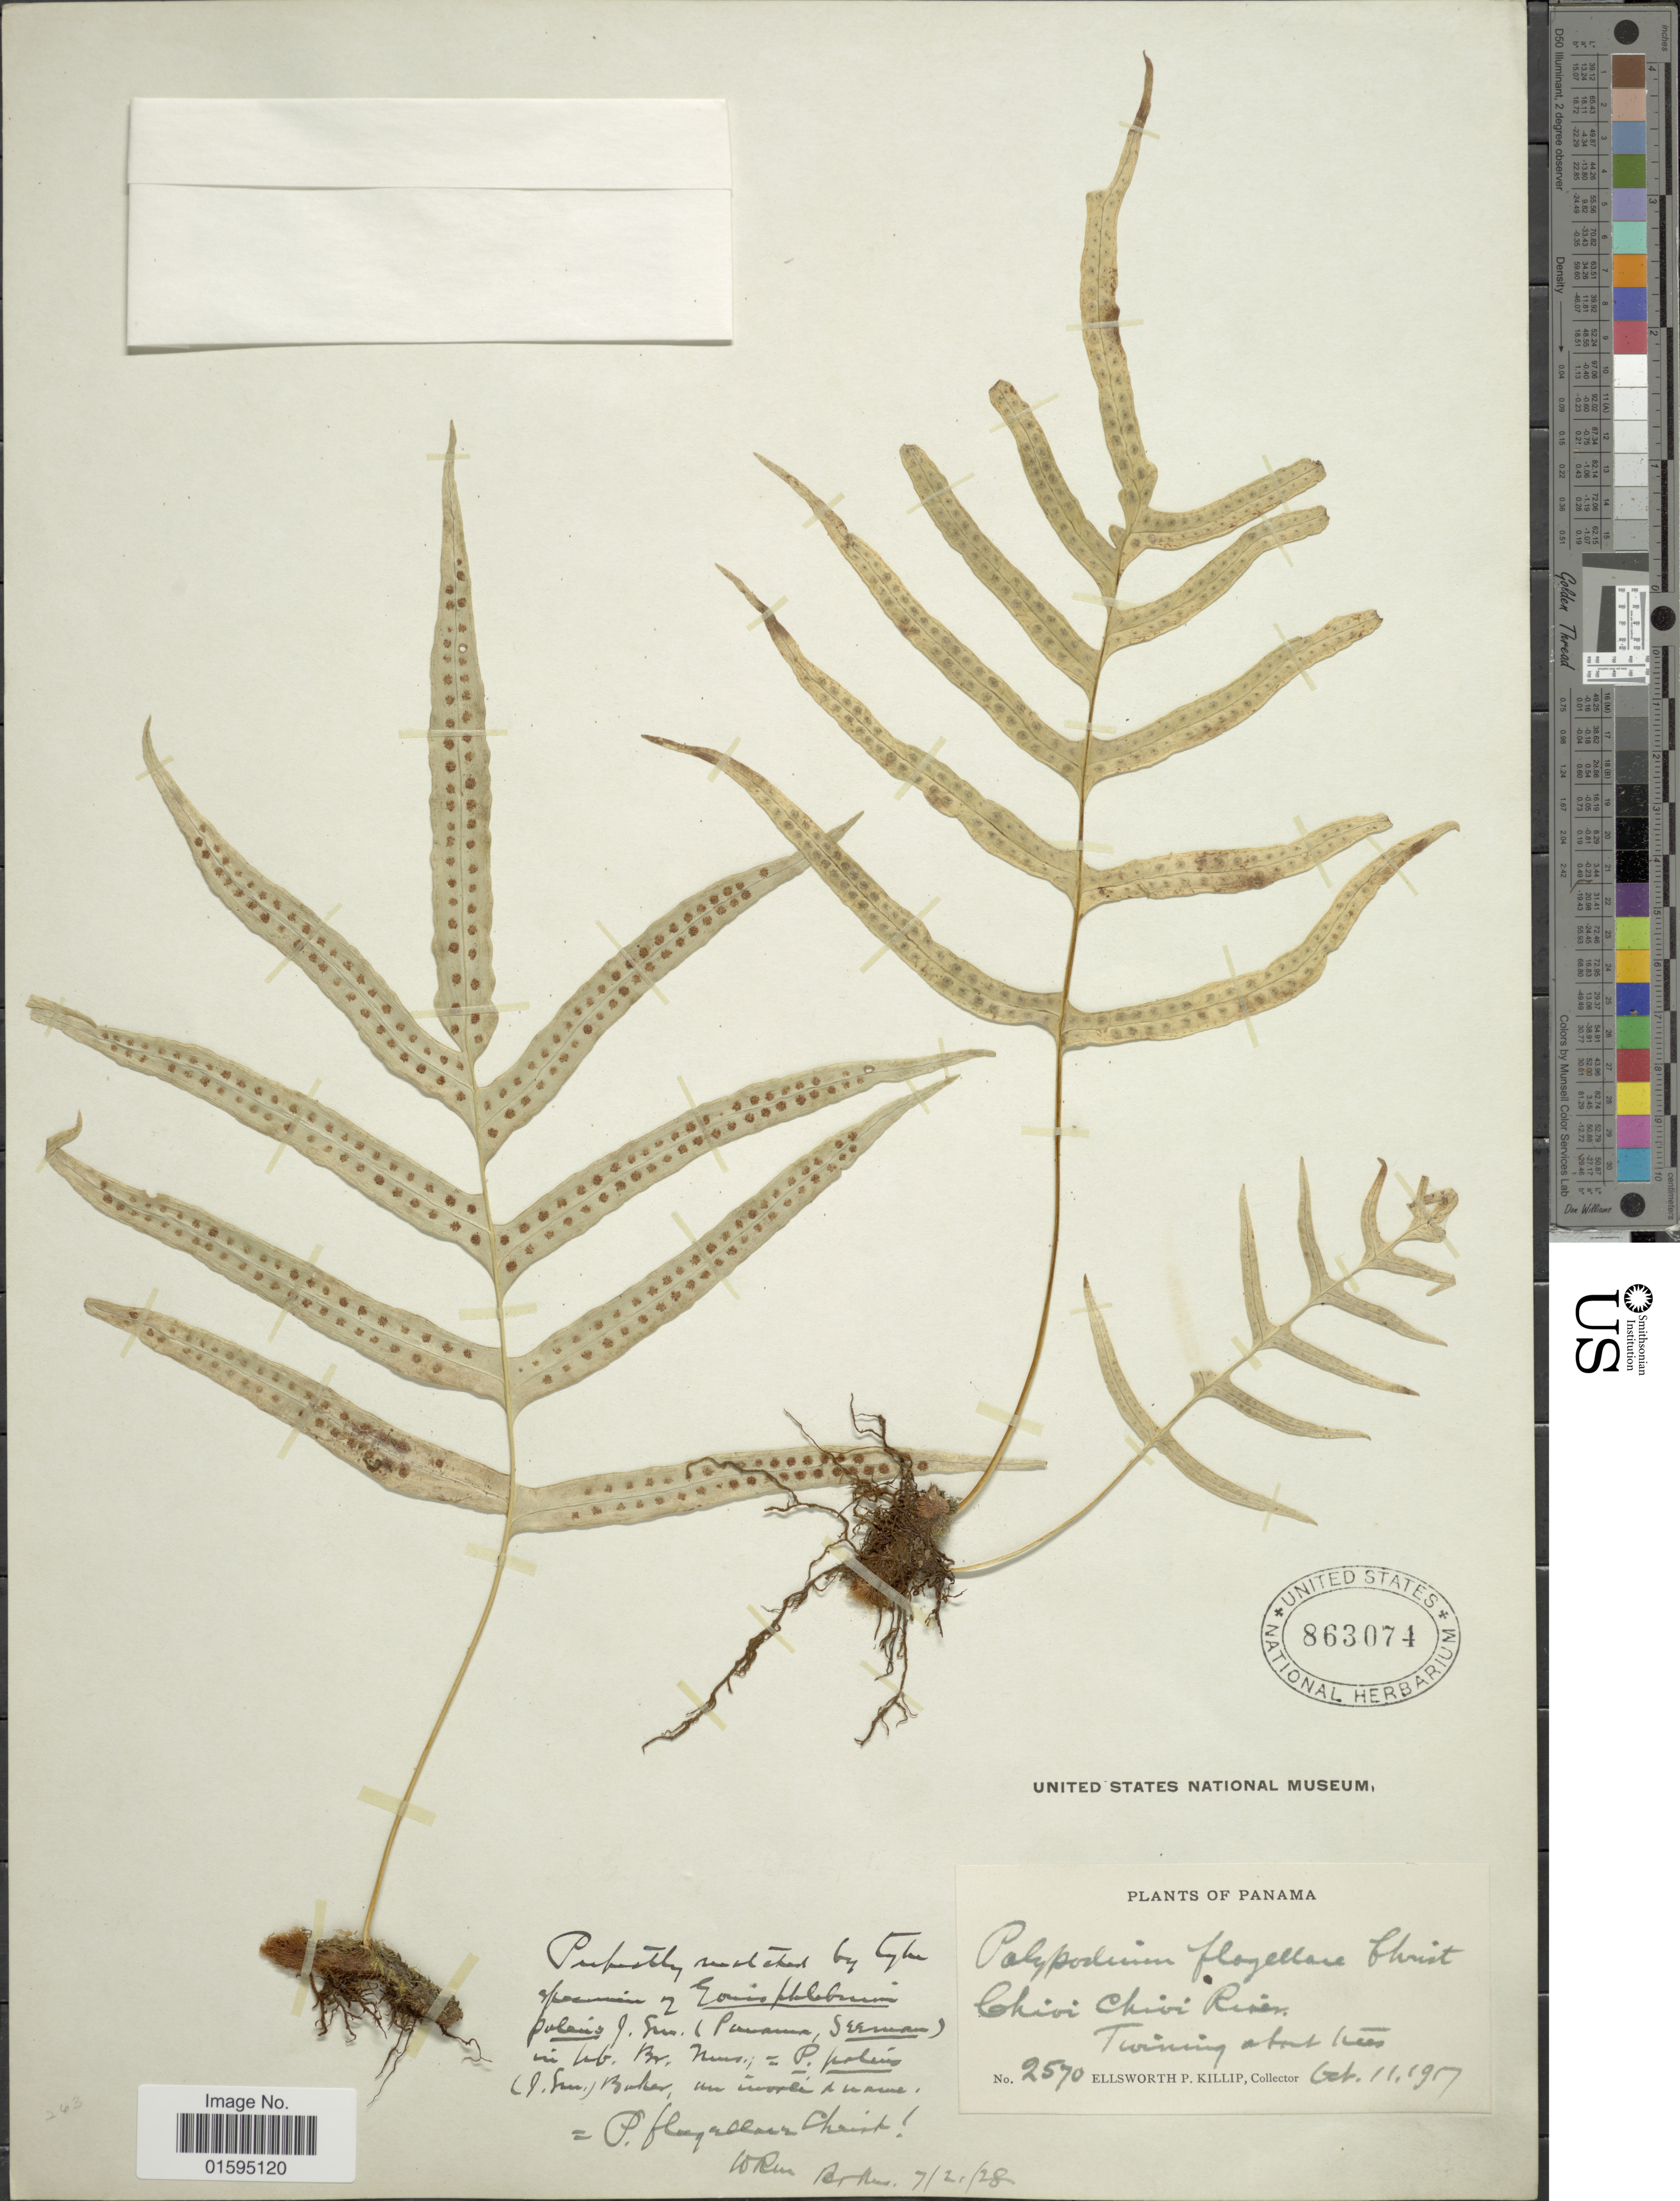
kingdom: Plantae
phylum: Tracheophyta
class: Polypodiopsida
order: Polypodiales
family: Polypodiaceae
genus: Polypodium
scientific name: Polypodium flagellare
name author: Christ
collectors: E. P. Killip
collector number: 2570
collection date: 1957-10-11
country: Panama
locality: Chioi Chivi River, Twinning about trees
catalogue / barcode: US 863074